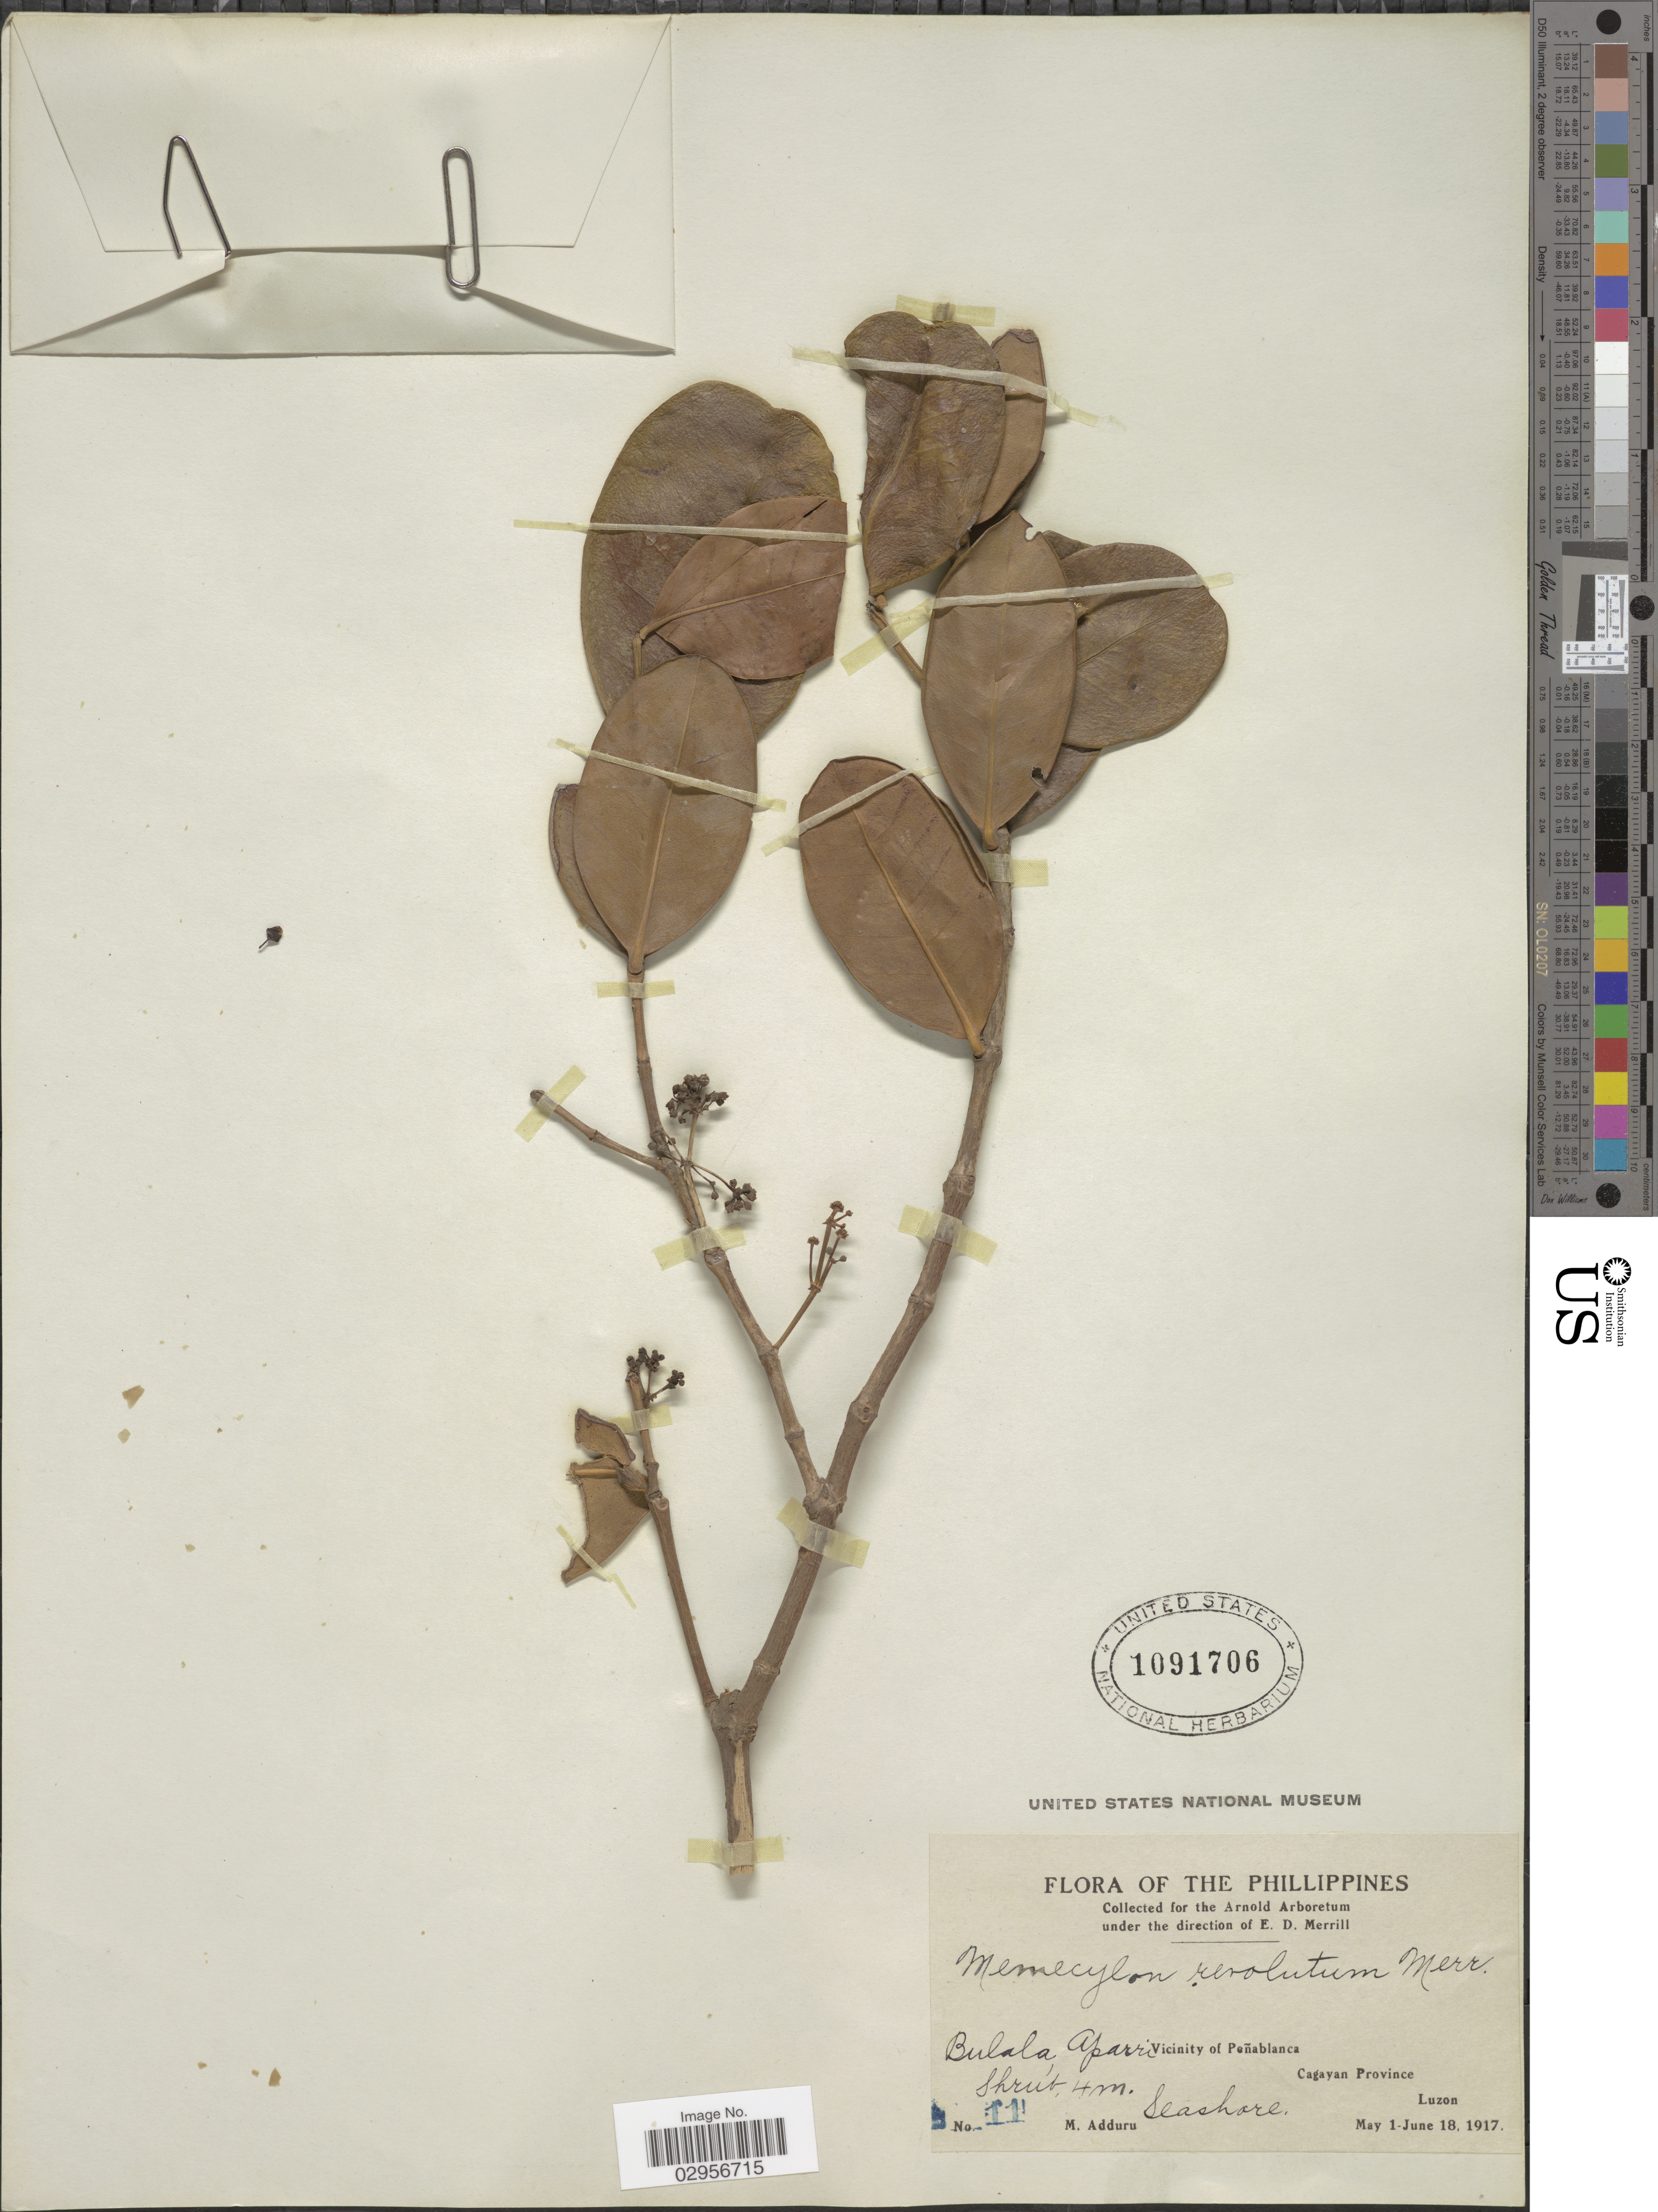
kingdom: Plantae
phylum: Tracheophyta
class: Magnoliopsida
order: Myrtales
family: Melastomataceae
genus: Memecylon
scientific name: Memecylon revolutum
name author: Thwaites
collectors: M. Adduru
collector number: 11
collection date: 1917-05-01/1917-06-18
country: Philippines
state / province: Cagayan Valley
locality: Bulala, Aparri, Vicinity of Peñablanca, Cagayan Province, Luzon.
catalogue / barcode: US 1091706